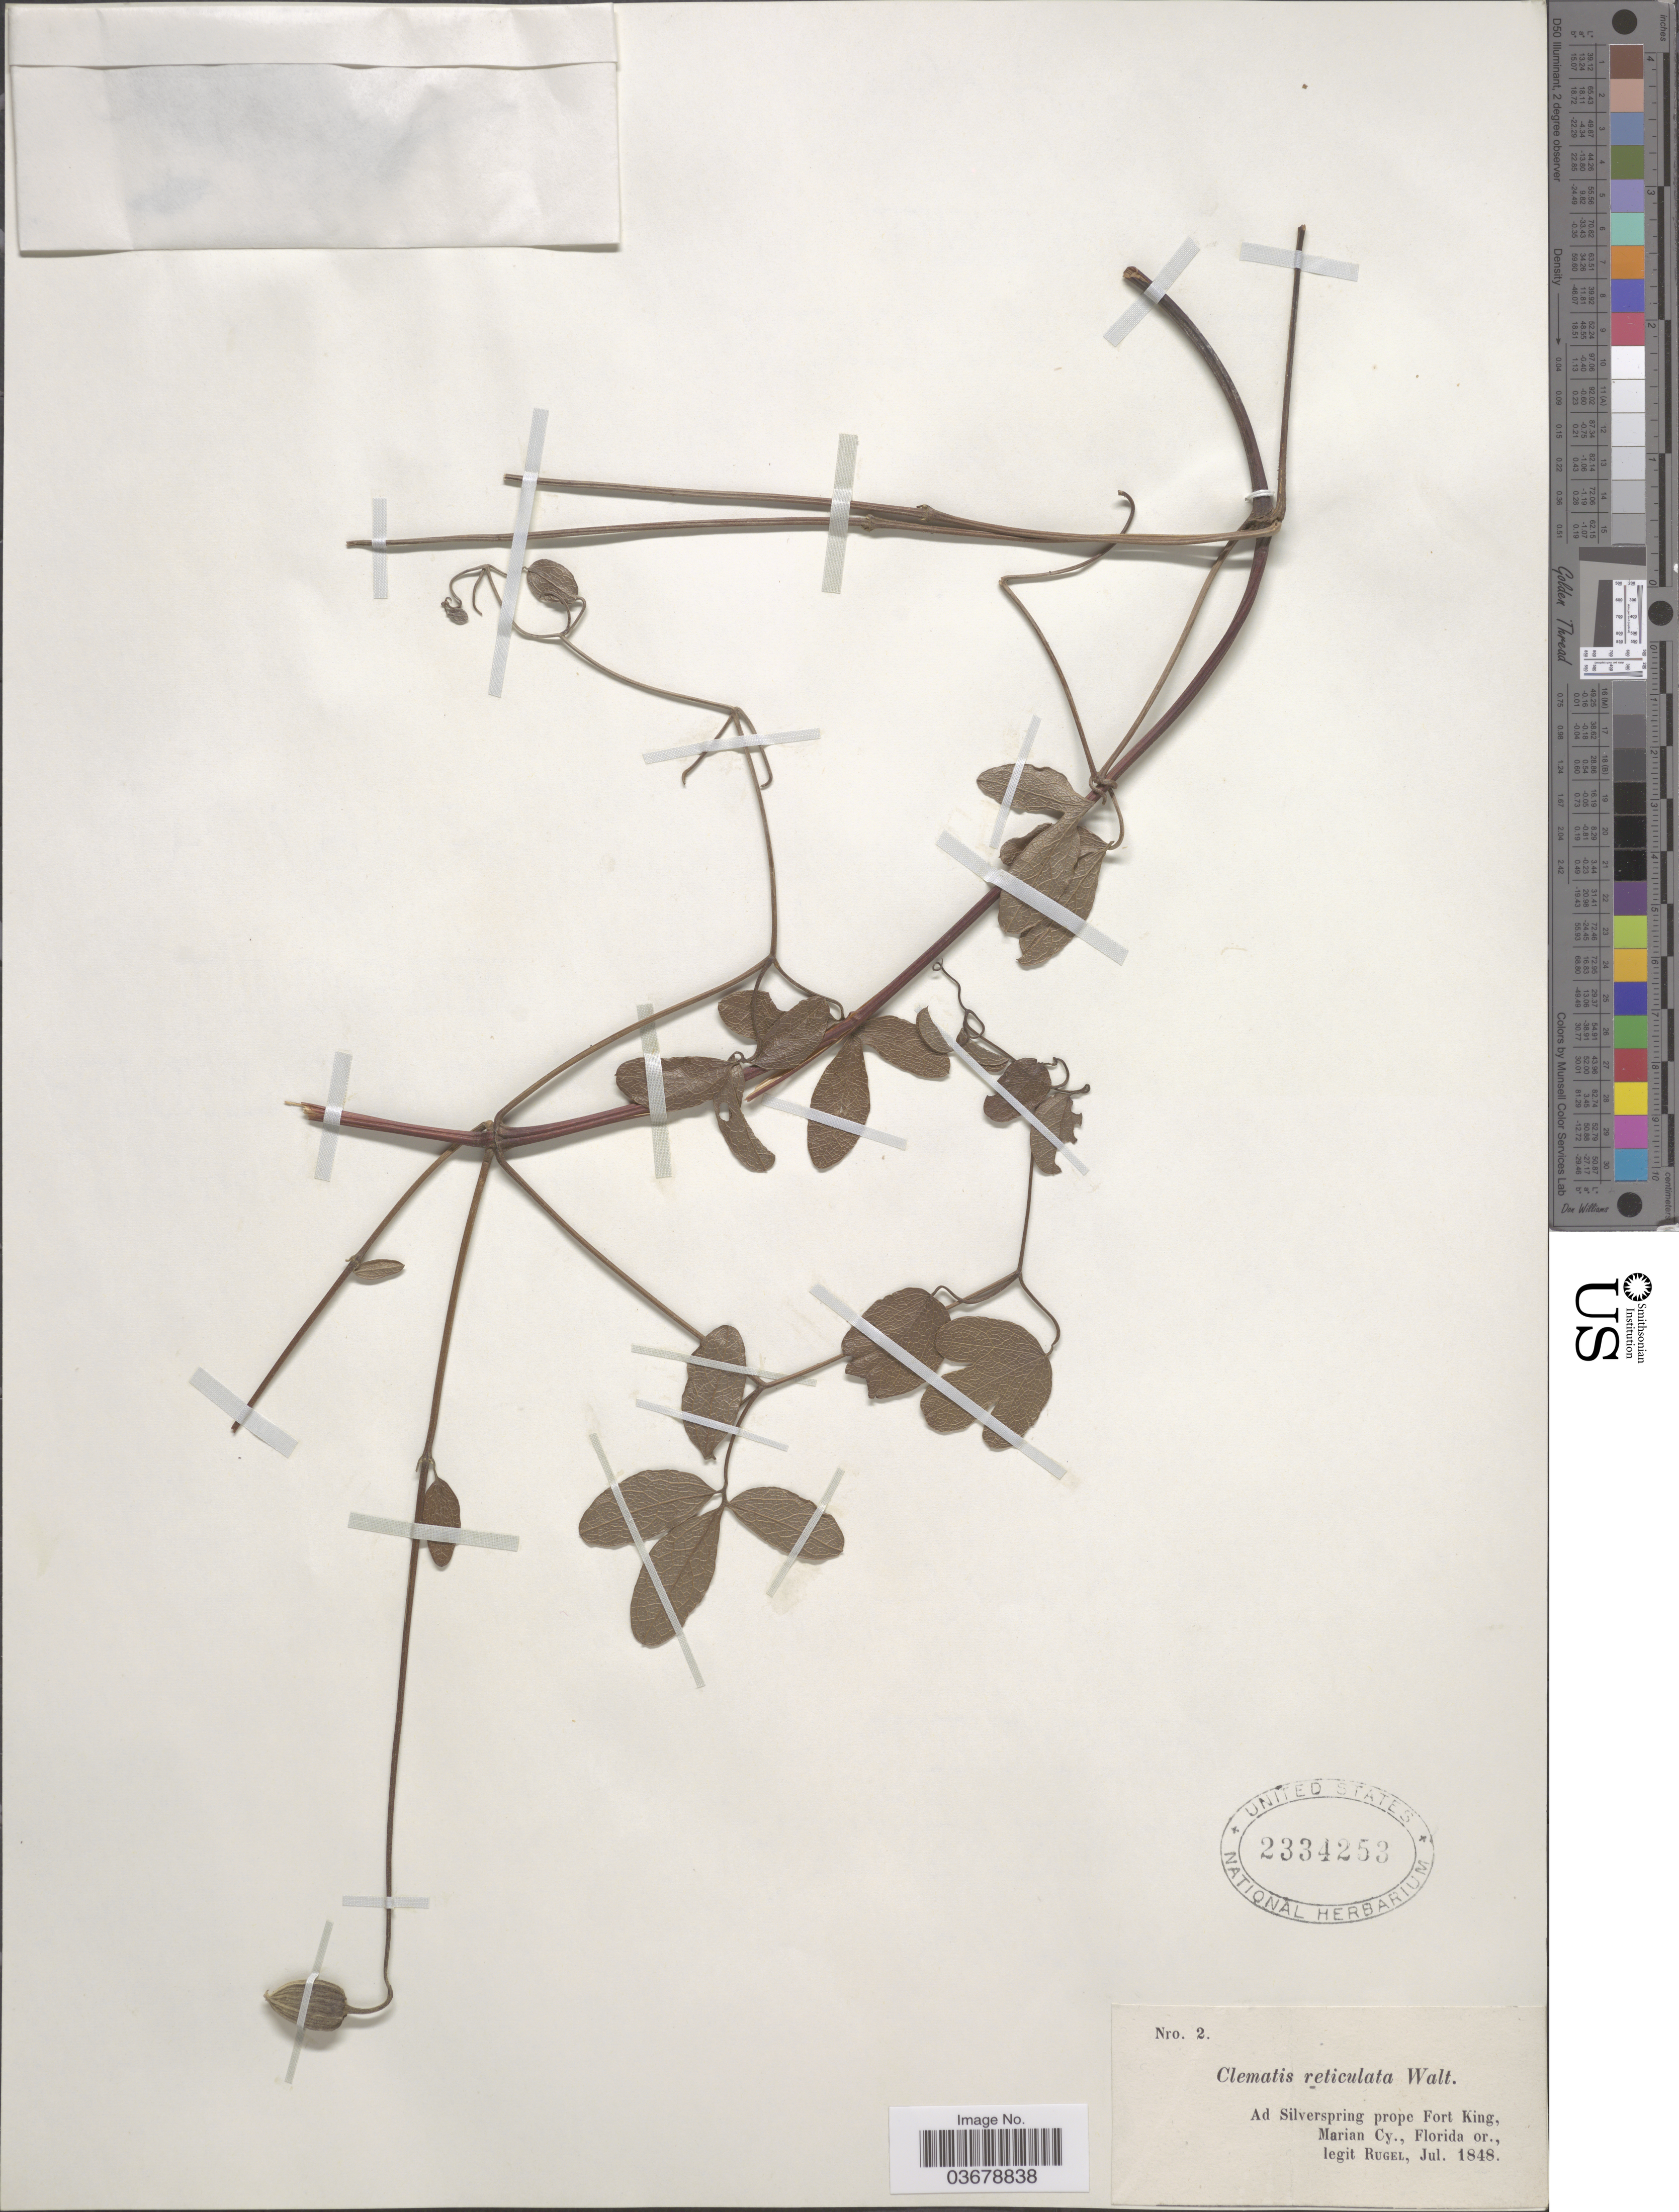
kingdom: Plantae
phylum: Tracheophyta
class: Magnoliopsida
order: Ranunculales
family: Ranunculaceae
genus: Clematis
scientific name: Clematis viorna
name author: L.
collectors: Rugel, --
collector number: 2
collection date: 1848-07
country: United States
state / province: Florida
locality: Ad Silverspring prope Fort King, Marian Cy., Florida or.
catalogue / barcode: US 2334253